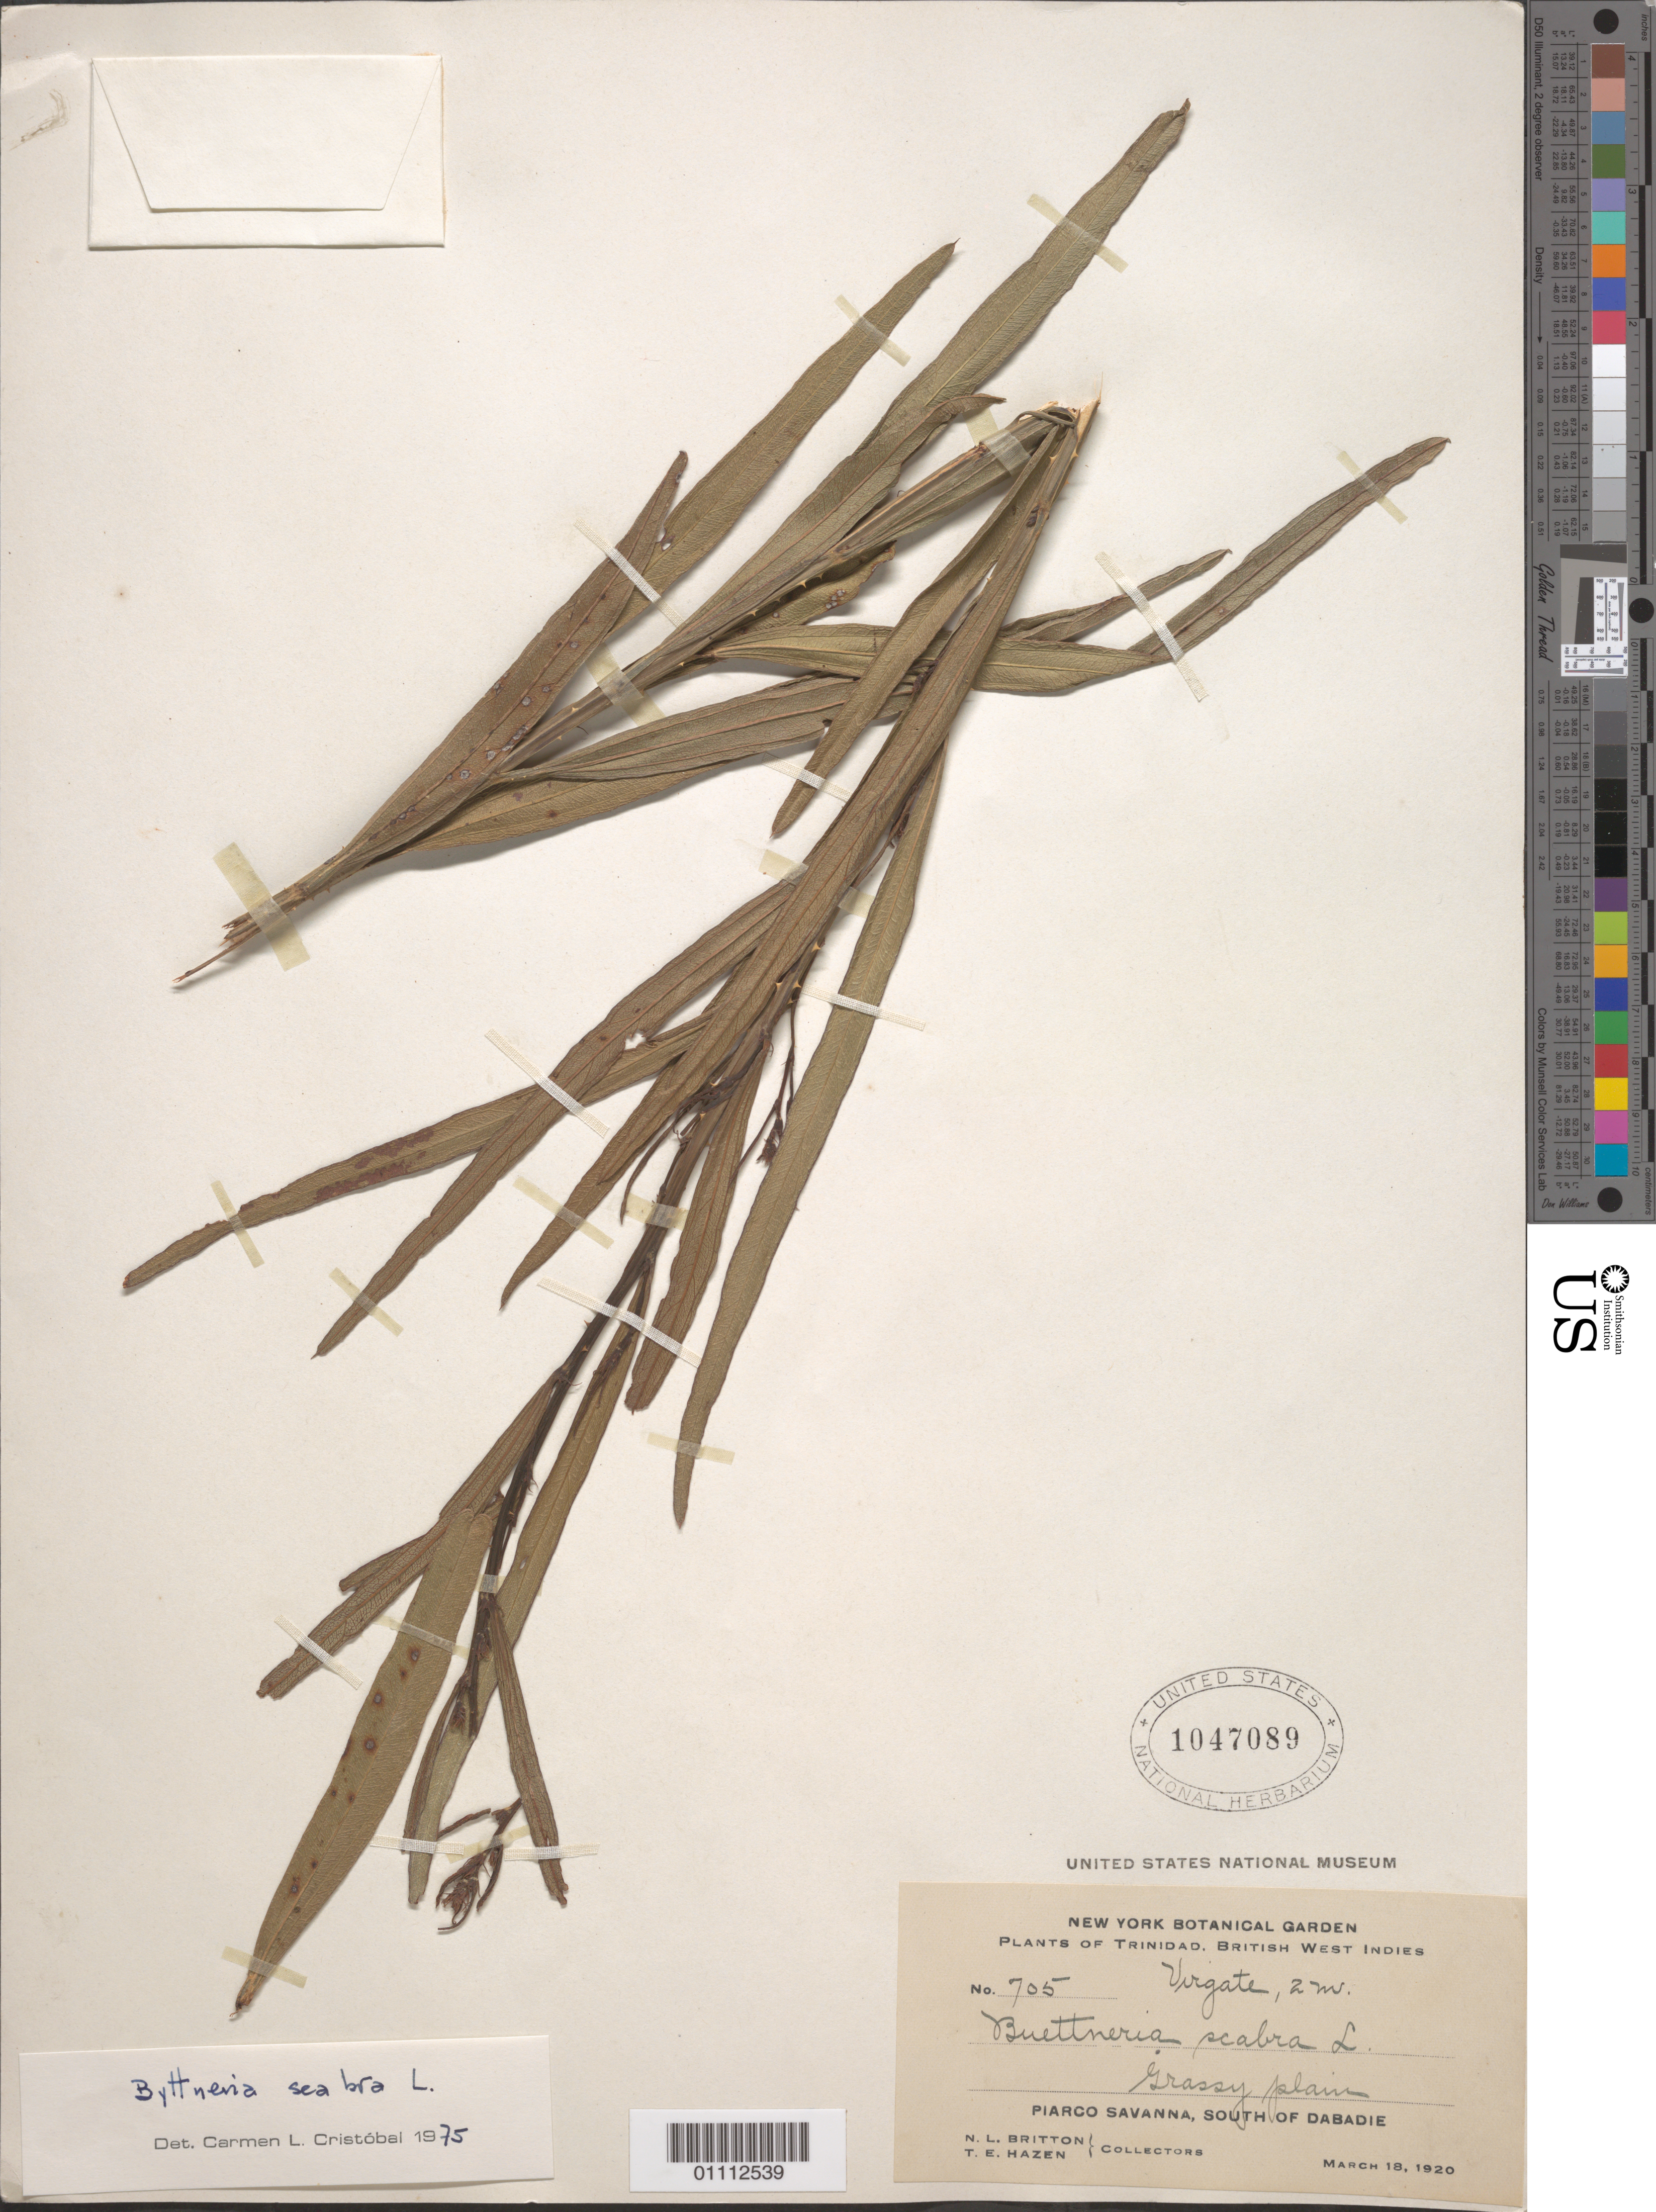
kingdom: Plantae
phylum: Tracheophyta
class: Magnoliopsida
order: Malvales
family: Malvaceae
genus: Byttneria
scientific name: Byttneria scabra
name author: L.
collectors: N. Britton & T. E. Hazen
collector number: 705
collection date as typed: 18 Mar 1920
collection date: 1920-03-18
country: Trinidad and Tobago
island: Trinidad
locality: Piarco savanna, south of Dabadie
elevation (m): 2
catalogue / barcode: US 1047089